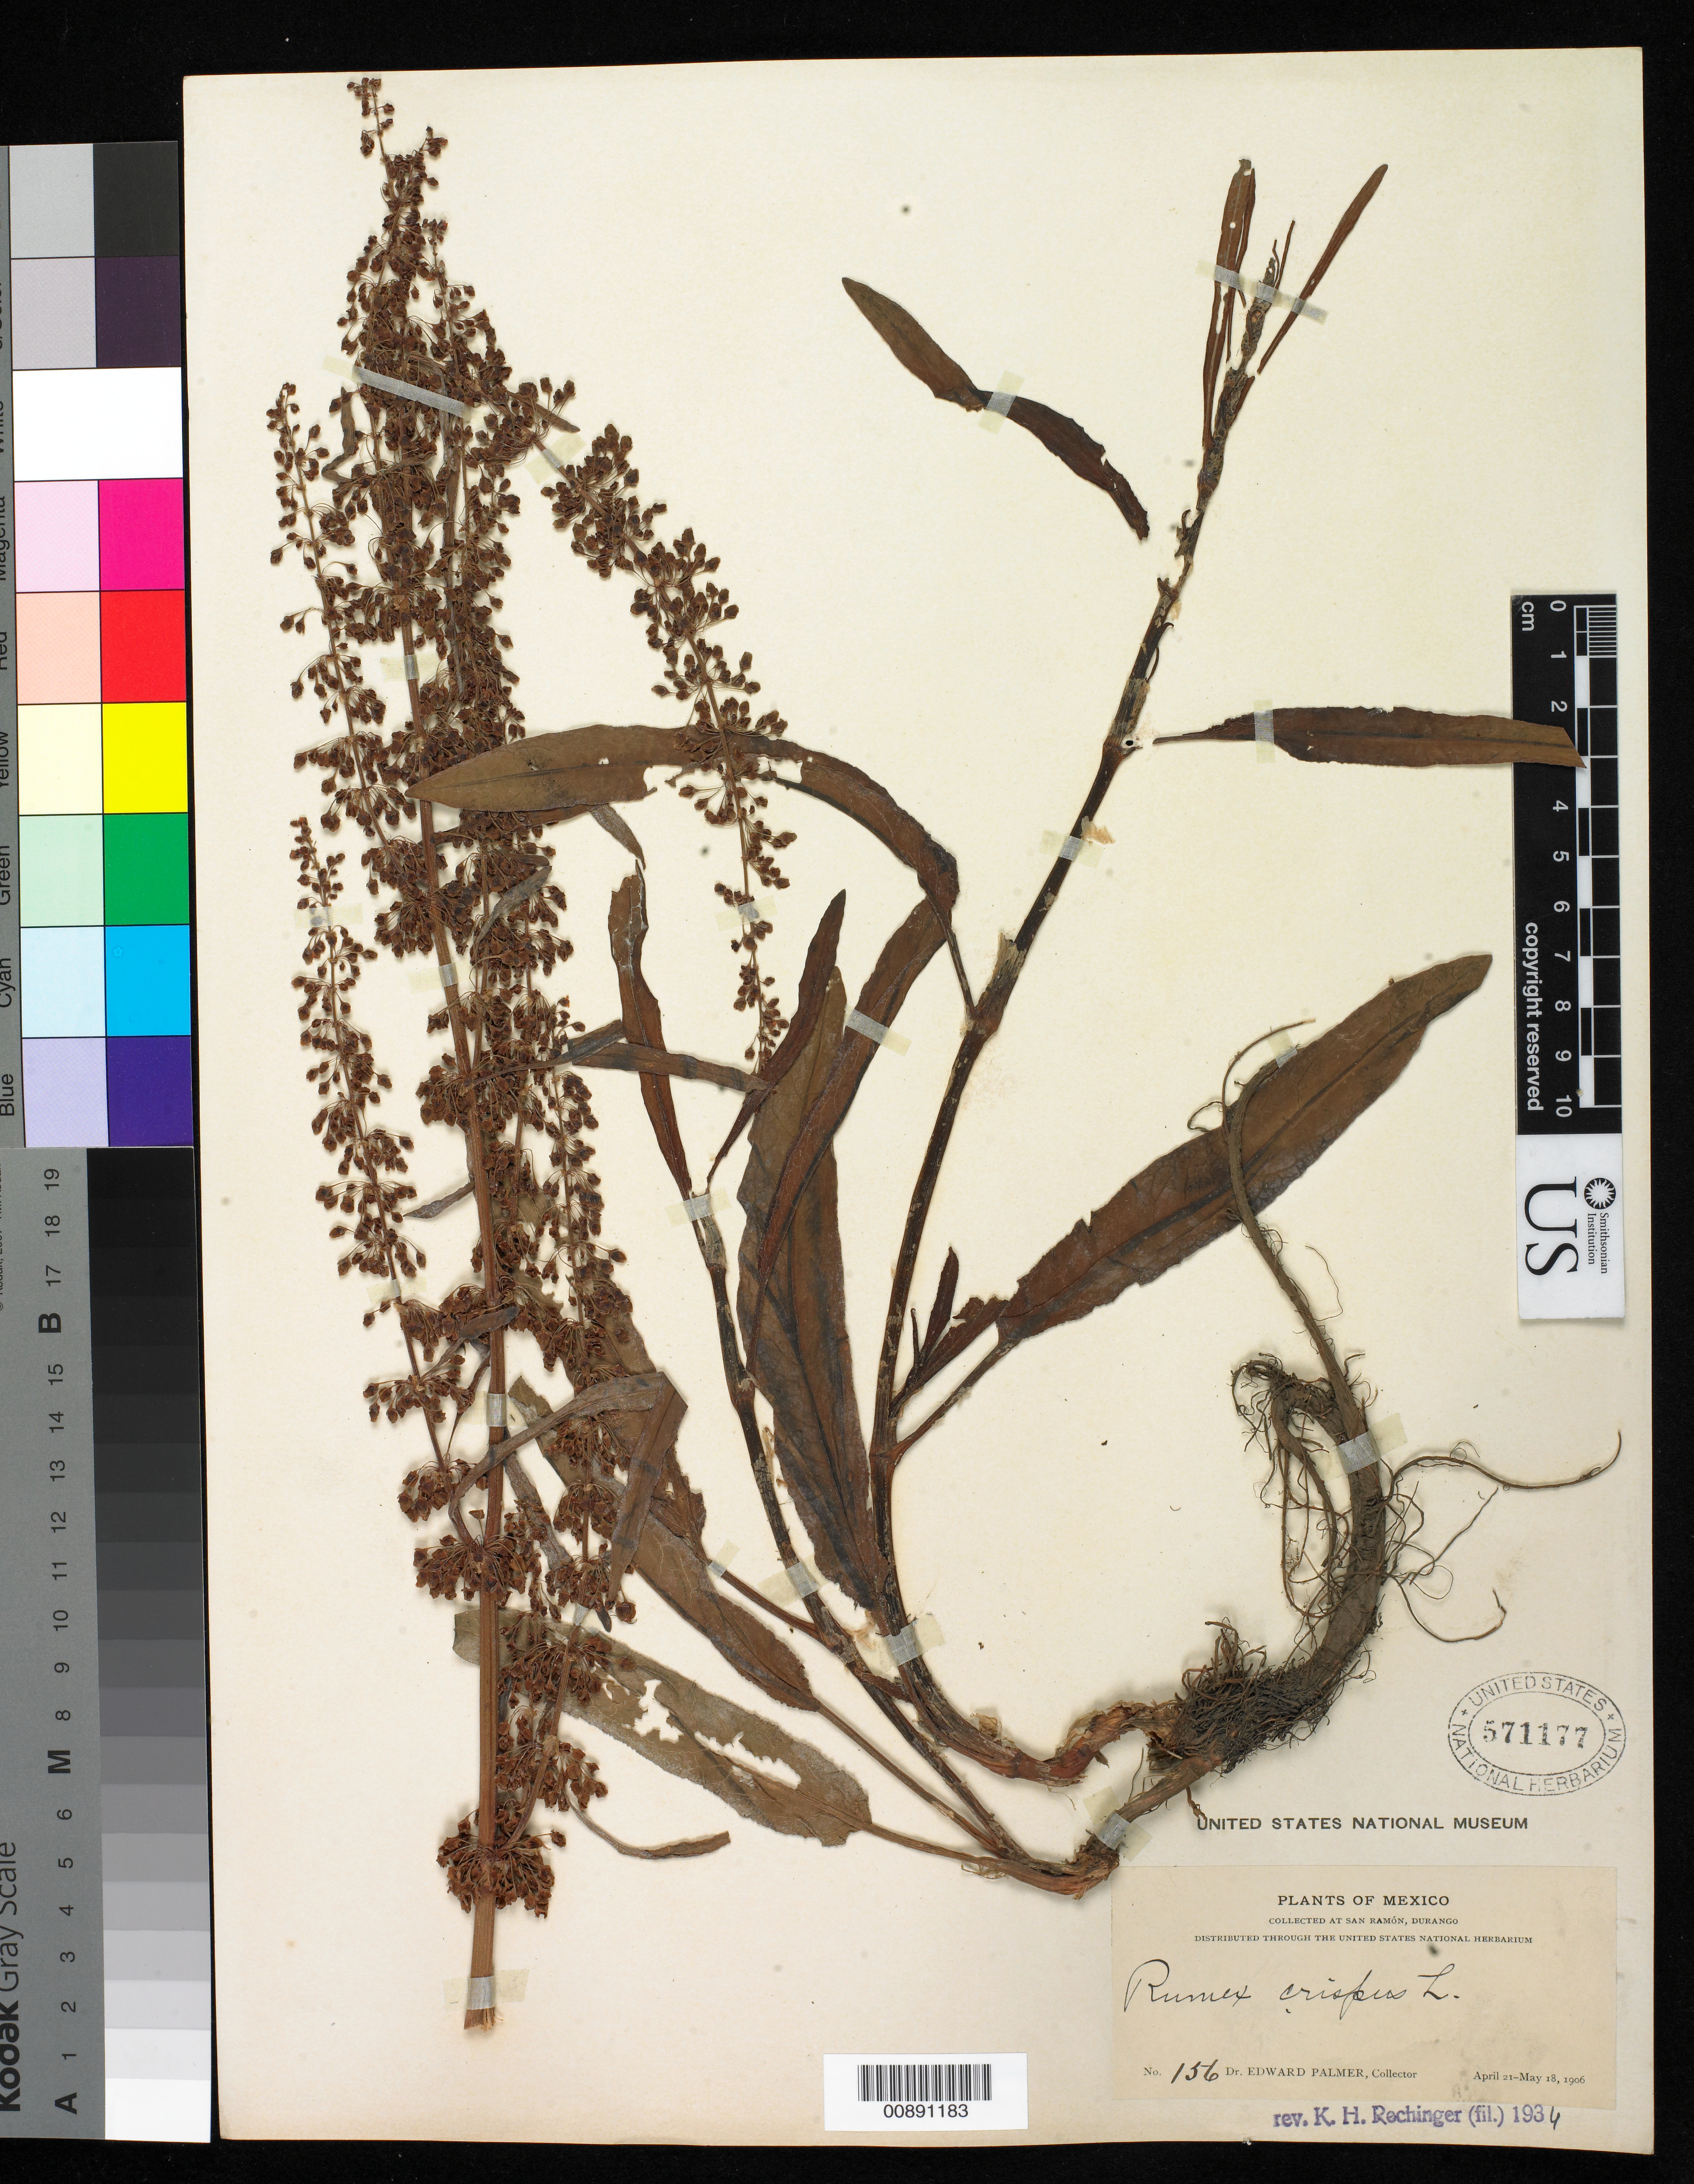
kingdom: Plantae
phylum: Tracheophyta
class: Magnoliopsida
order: Caryophyllales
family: Polygonaceae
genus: Rumex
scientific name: Rumex crispus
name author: L.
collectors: E. Palmer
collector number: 156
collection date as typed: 21 Apr 1906 to 18 May 1906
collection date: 1906-04-21/1906-05-18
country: Mexico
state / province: Durango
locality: San Ramón, Durango.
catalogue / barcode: US 571177